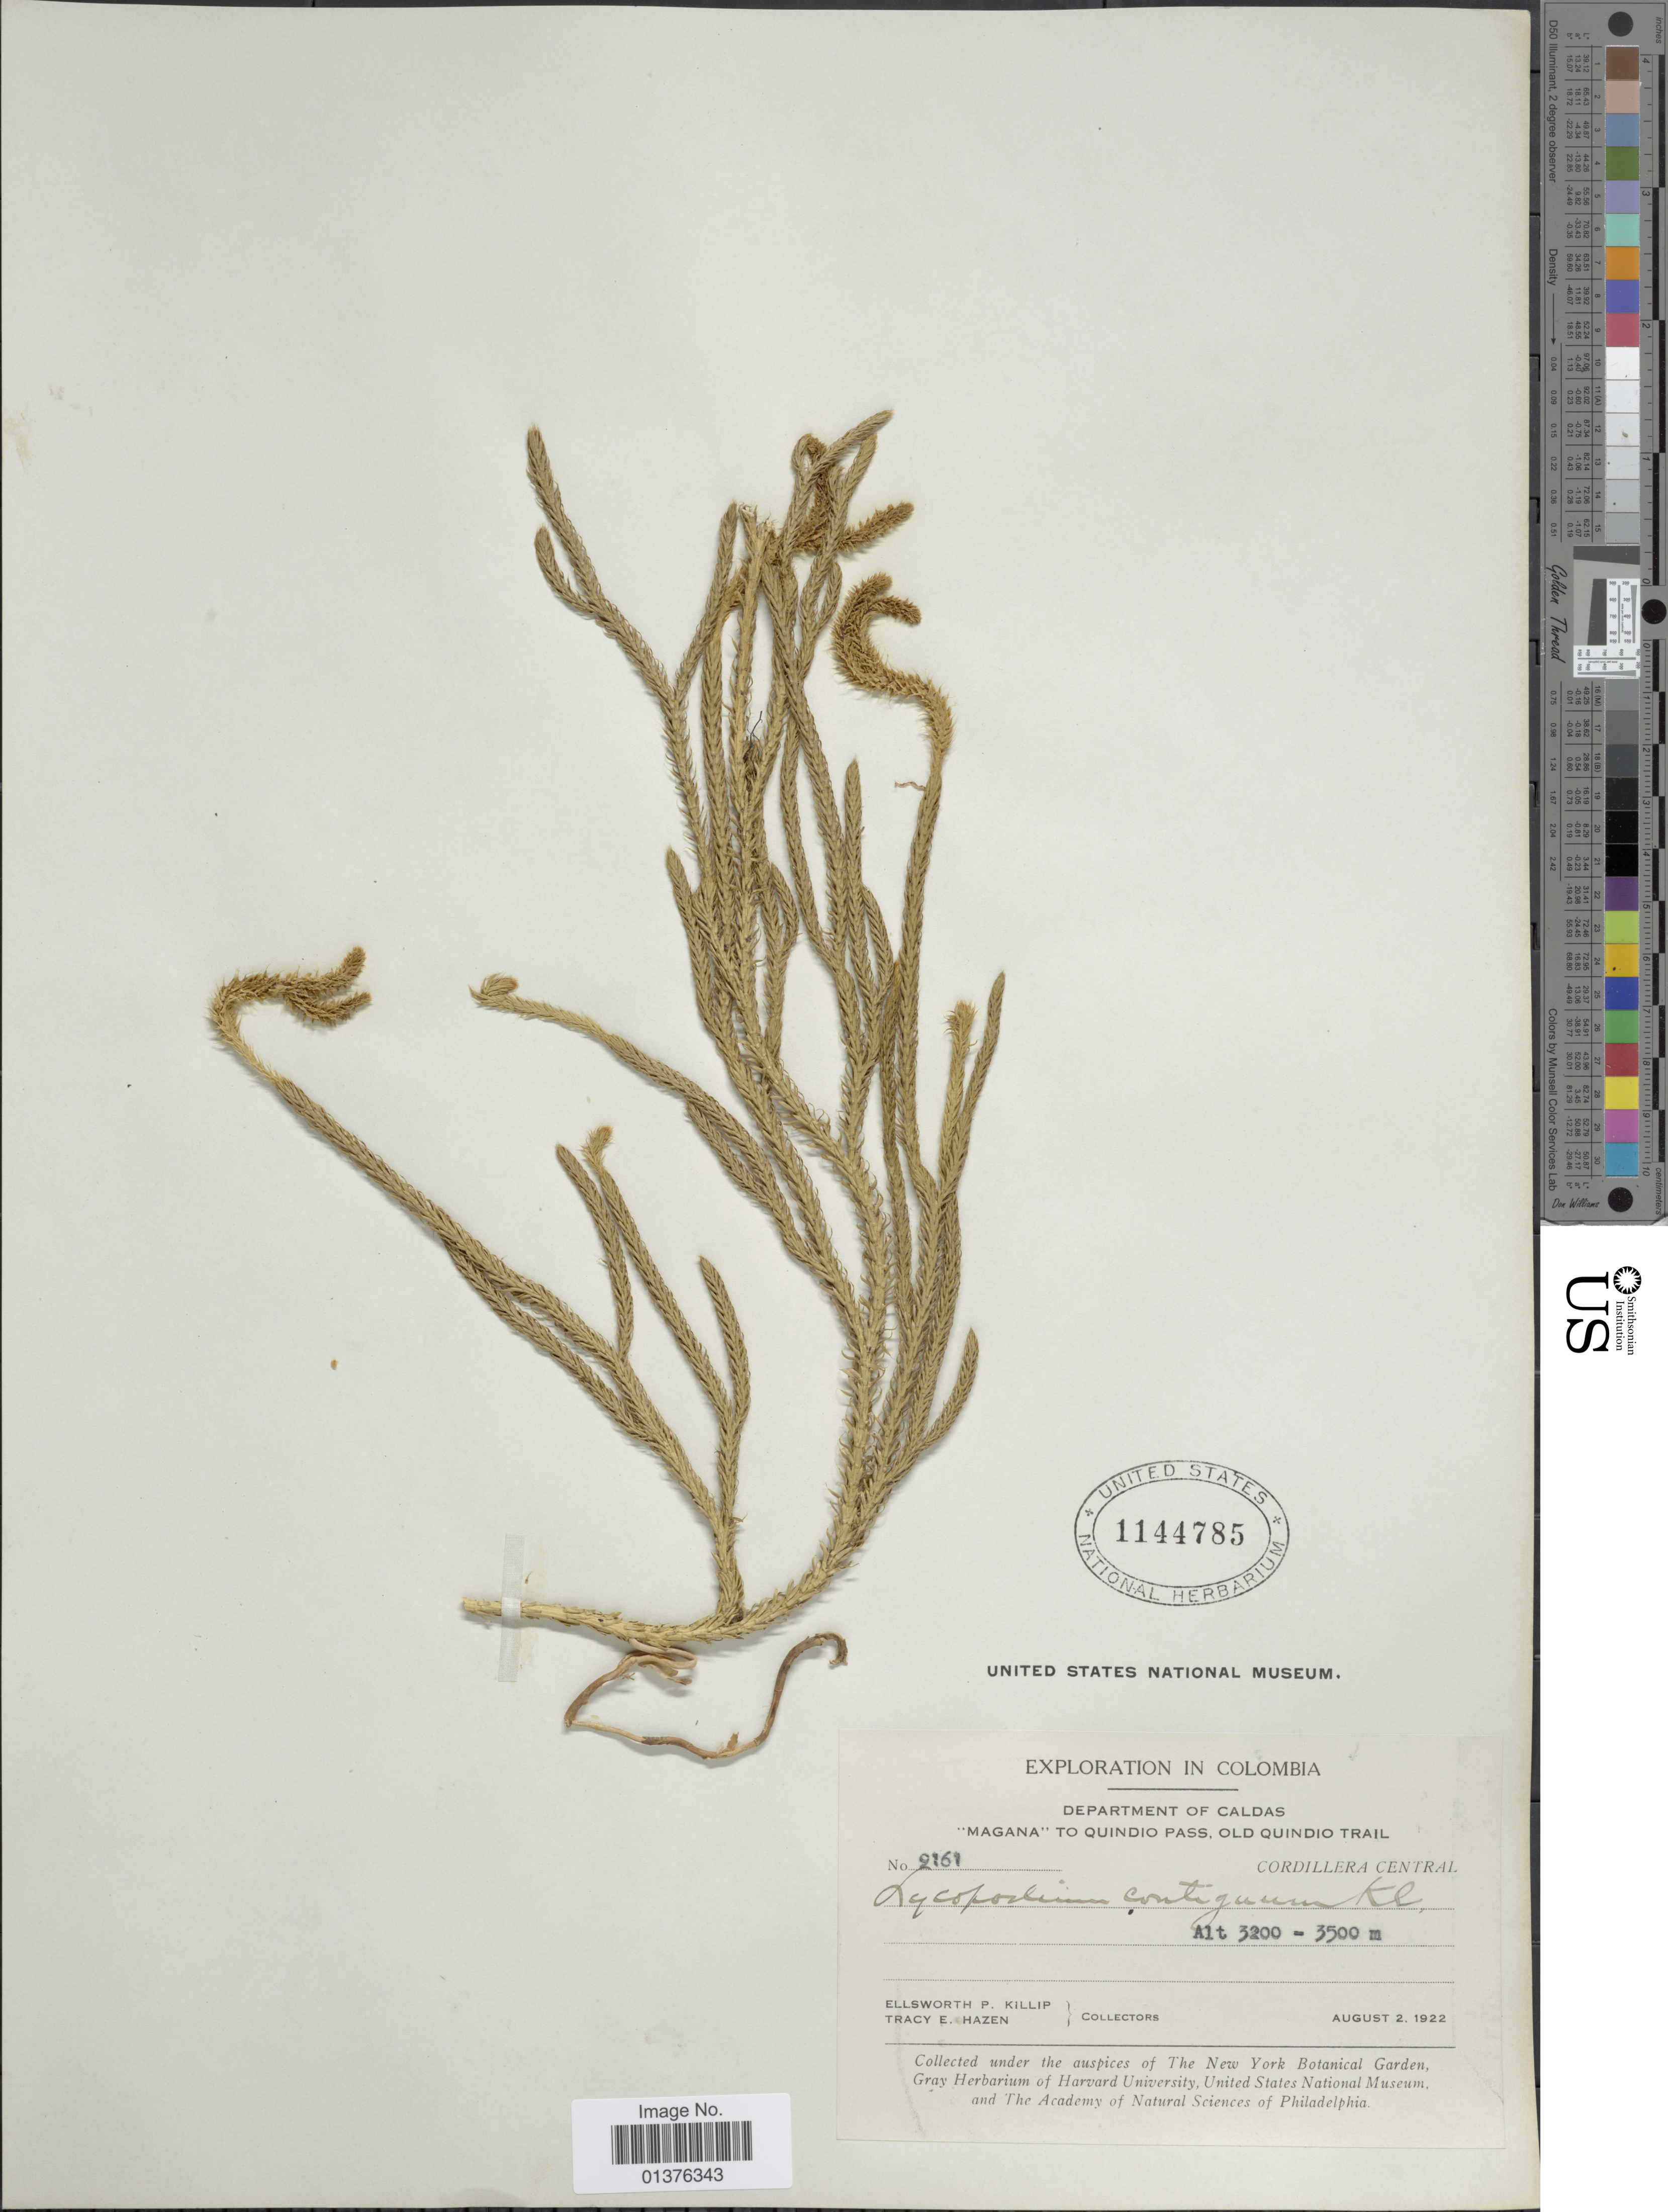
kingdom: Plantae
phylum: Tracheophyta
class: Lycopodiopsida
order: Lycopodiales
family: Lycopodiaceae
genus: Lycopodium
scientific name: Lycopodium clavatum subsp. contiguum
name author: (Klotzsch) B. Øllg.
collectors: E. P. Killip & T. E. Hazen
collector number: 2161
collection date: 1922-08-02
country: Colombia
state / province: Caldas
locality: Magana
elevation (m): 3200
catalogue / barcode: US 1144785